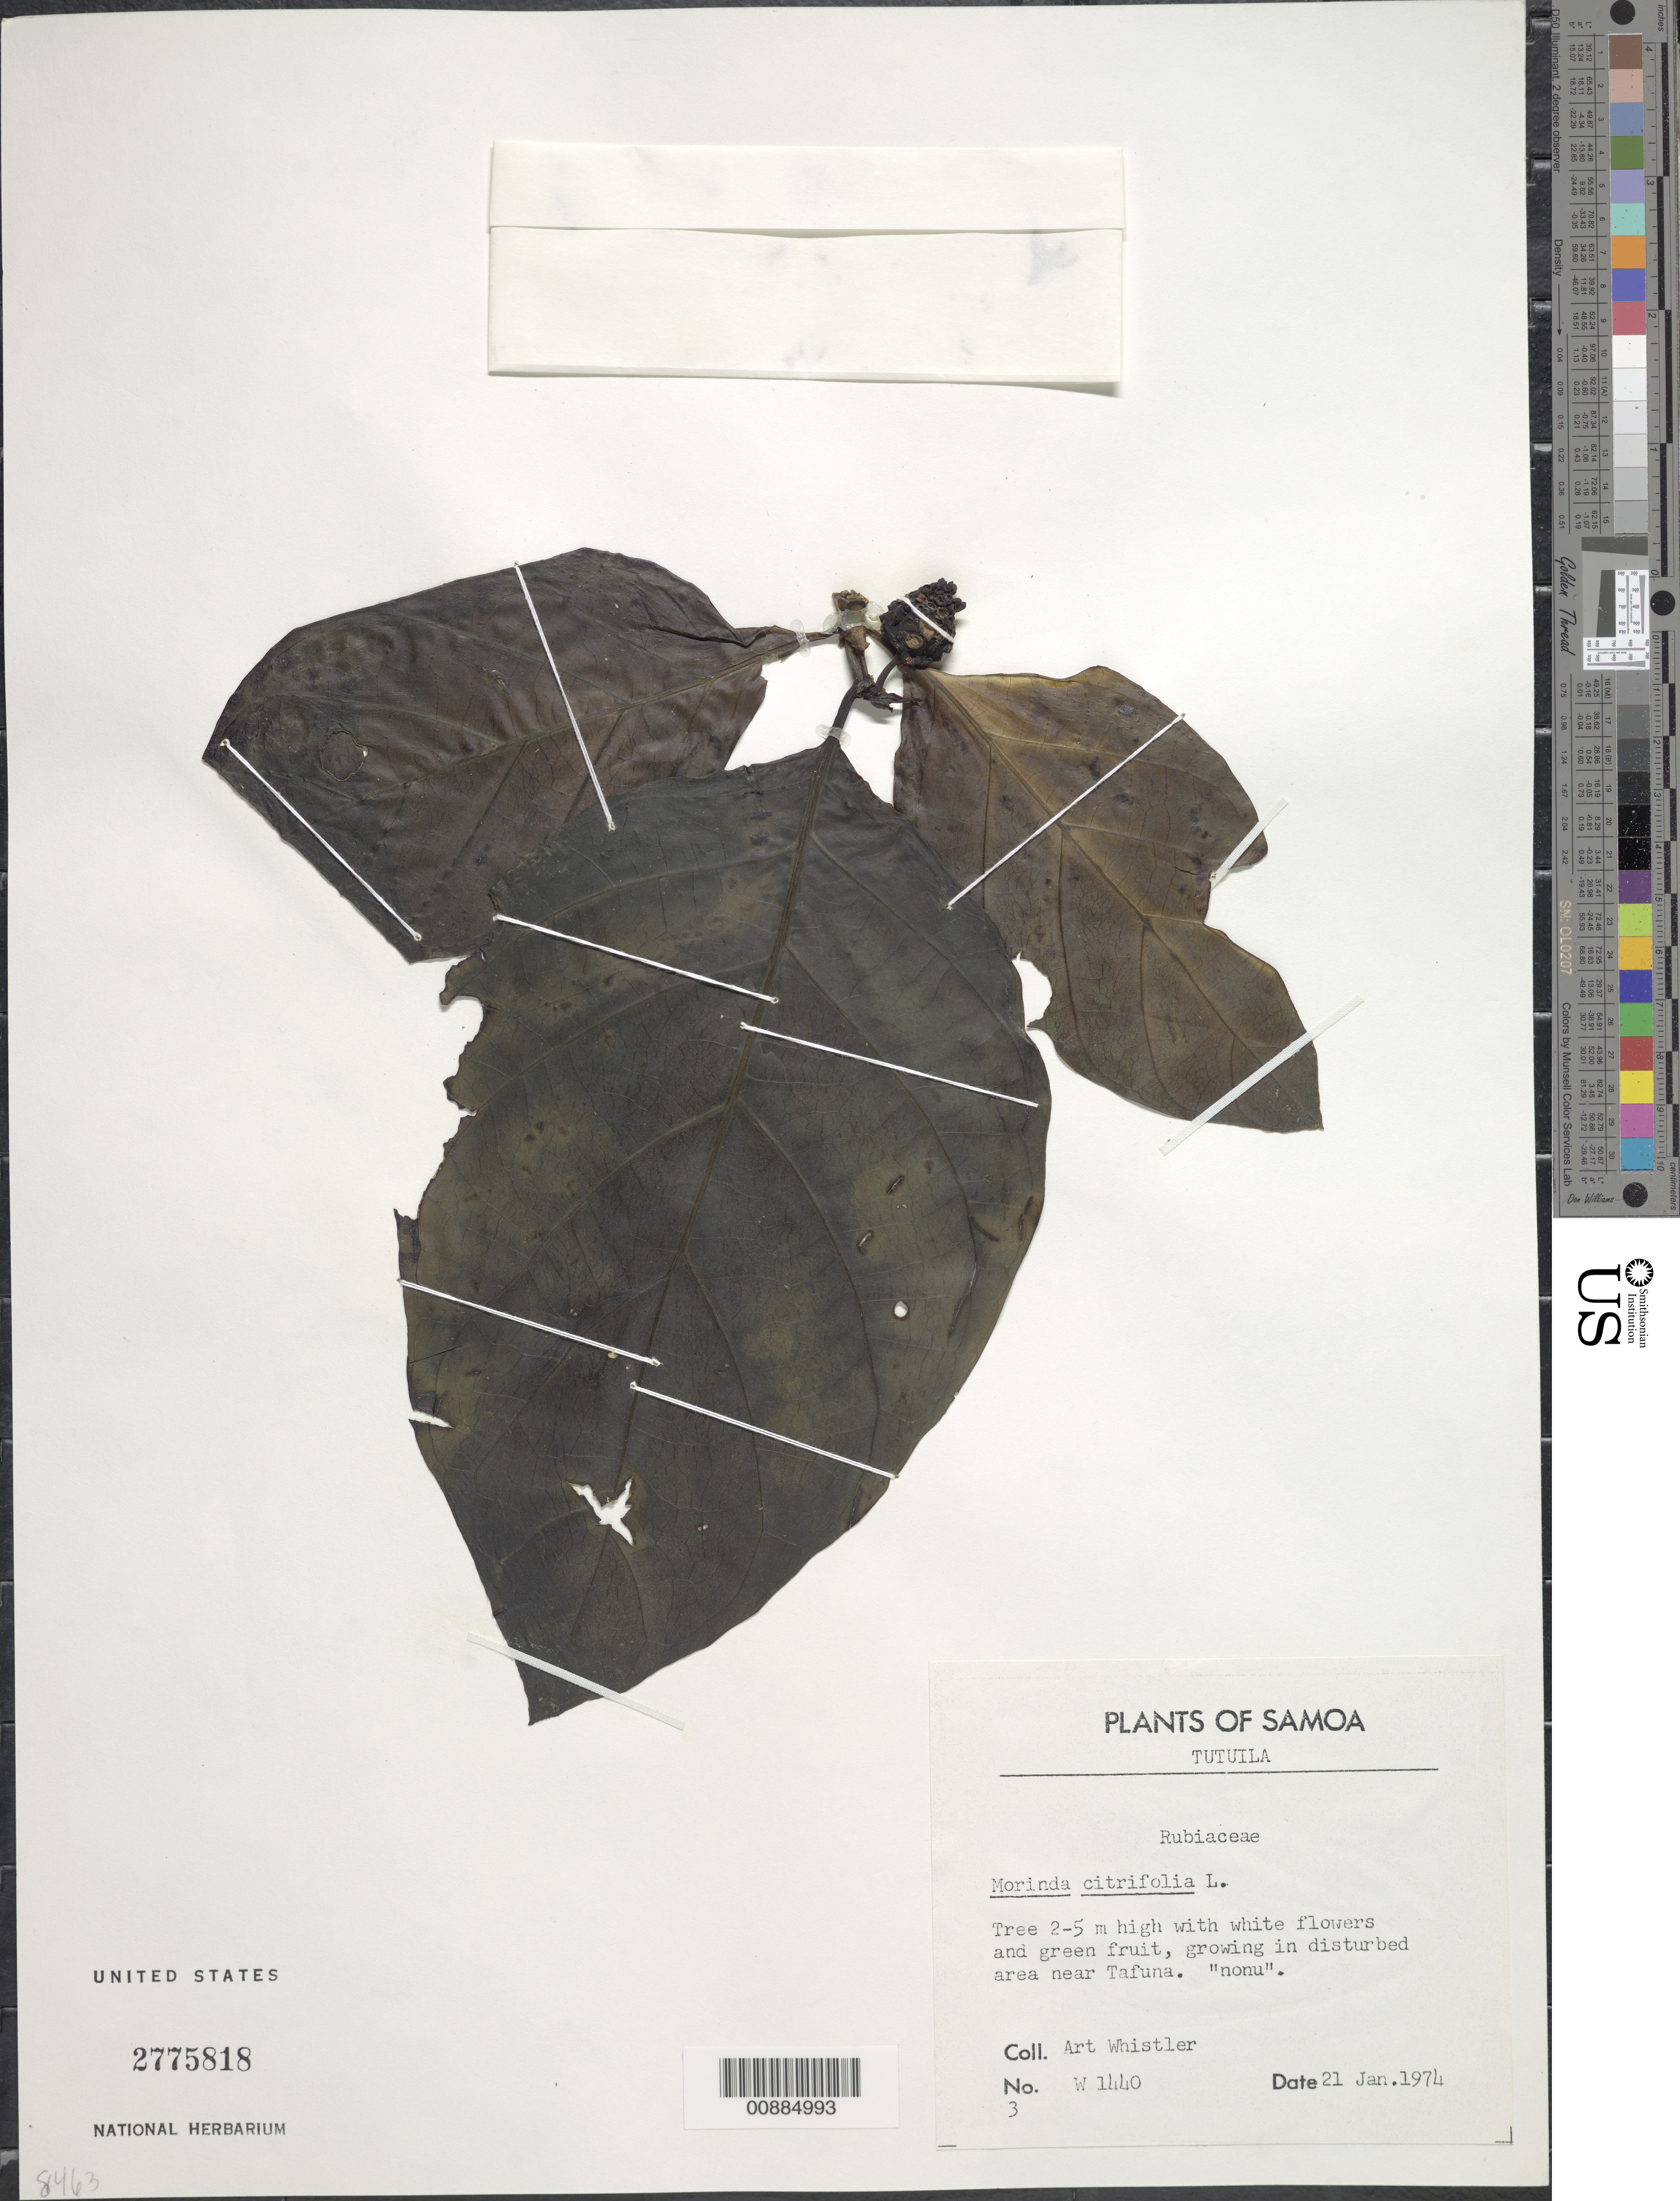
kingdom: Plantae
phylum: Tracheophyta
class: Magnoliopsida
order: Gentianales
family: Rubiaceae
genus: Morinda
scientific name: Morinda citrifolia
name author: L.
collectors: A. Whistler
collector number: W 1440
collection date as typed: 21 Jan 1974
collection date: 1974-01-21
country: American Samoa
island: Tutua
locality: Near Tafuna.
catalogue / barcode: US 2775818